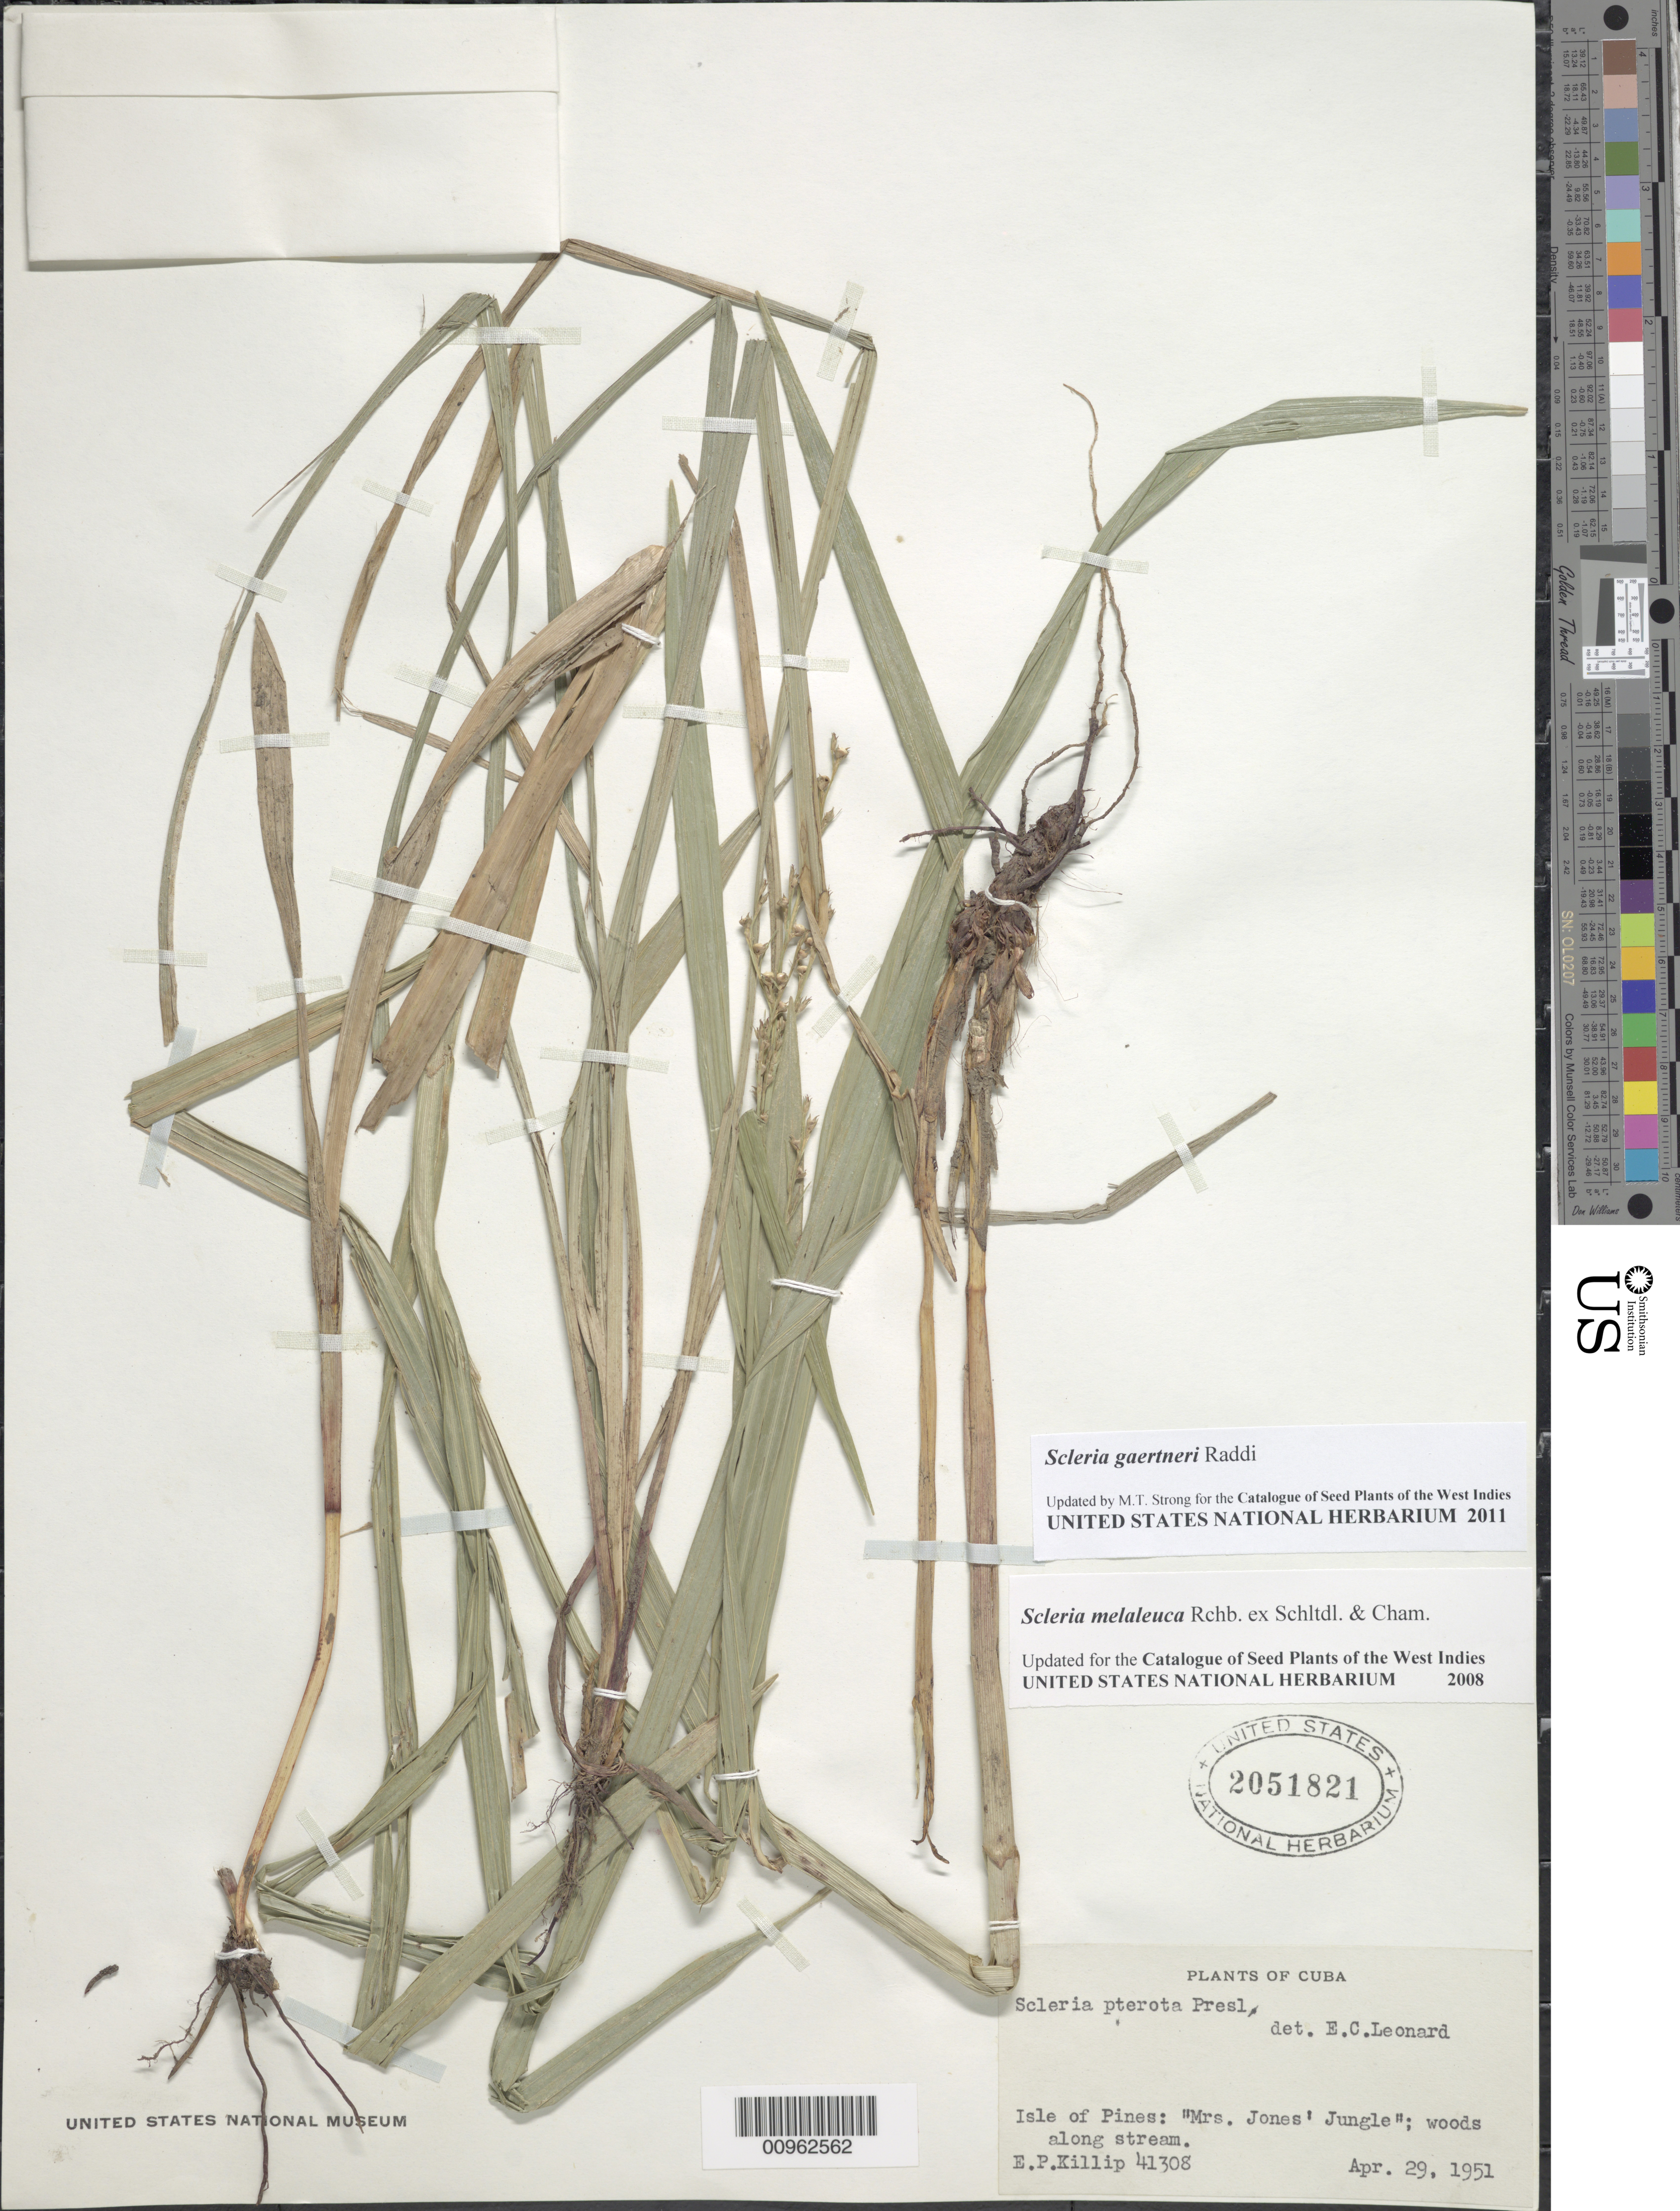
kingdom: Plantae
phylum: Tracheophyta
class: Liliopsida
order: Poales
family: Cyperaceae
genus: Scleria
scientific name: Scleria gaertneri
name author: Raddi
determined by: Strong, M. T., (US), Smithsonian Institution - National Museum of Natural History (UNITED STATES)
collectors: E. P. Killip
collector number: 41308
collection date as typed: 29 Apr 1951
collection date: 1951-04-29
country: Cuba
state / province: Isla de la Juventud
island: Isla de la Juventud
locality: Mrs Jones' Jungle, Santa Fe, Isle of Pines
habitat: Woods along stream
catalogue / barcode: US 2051821